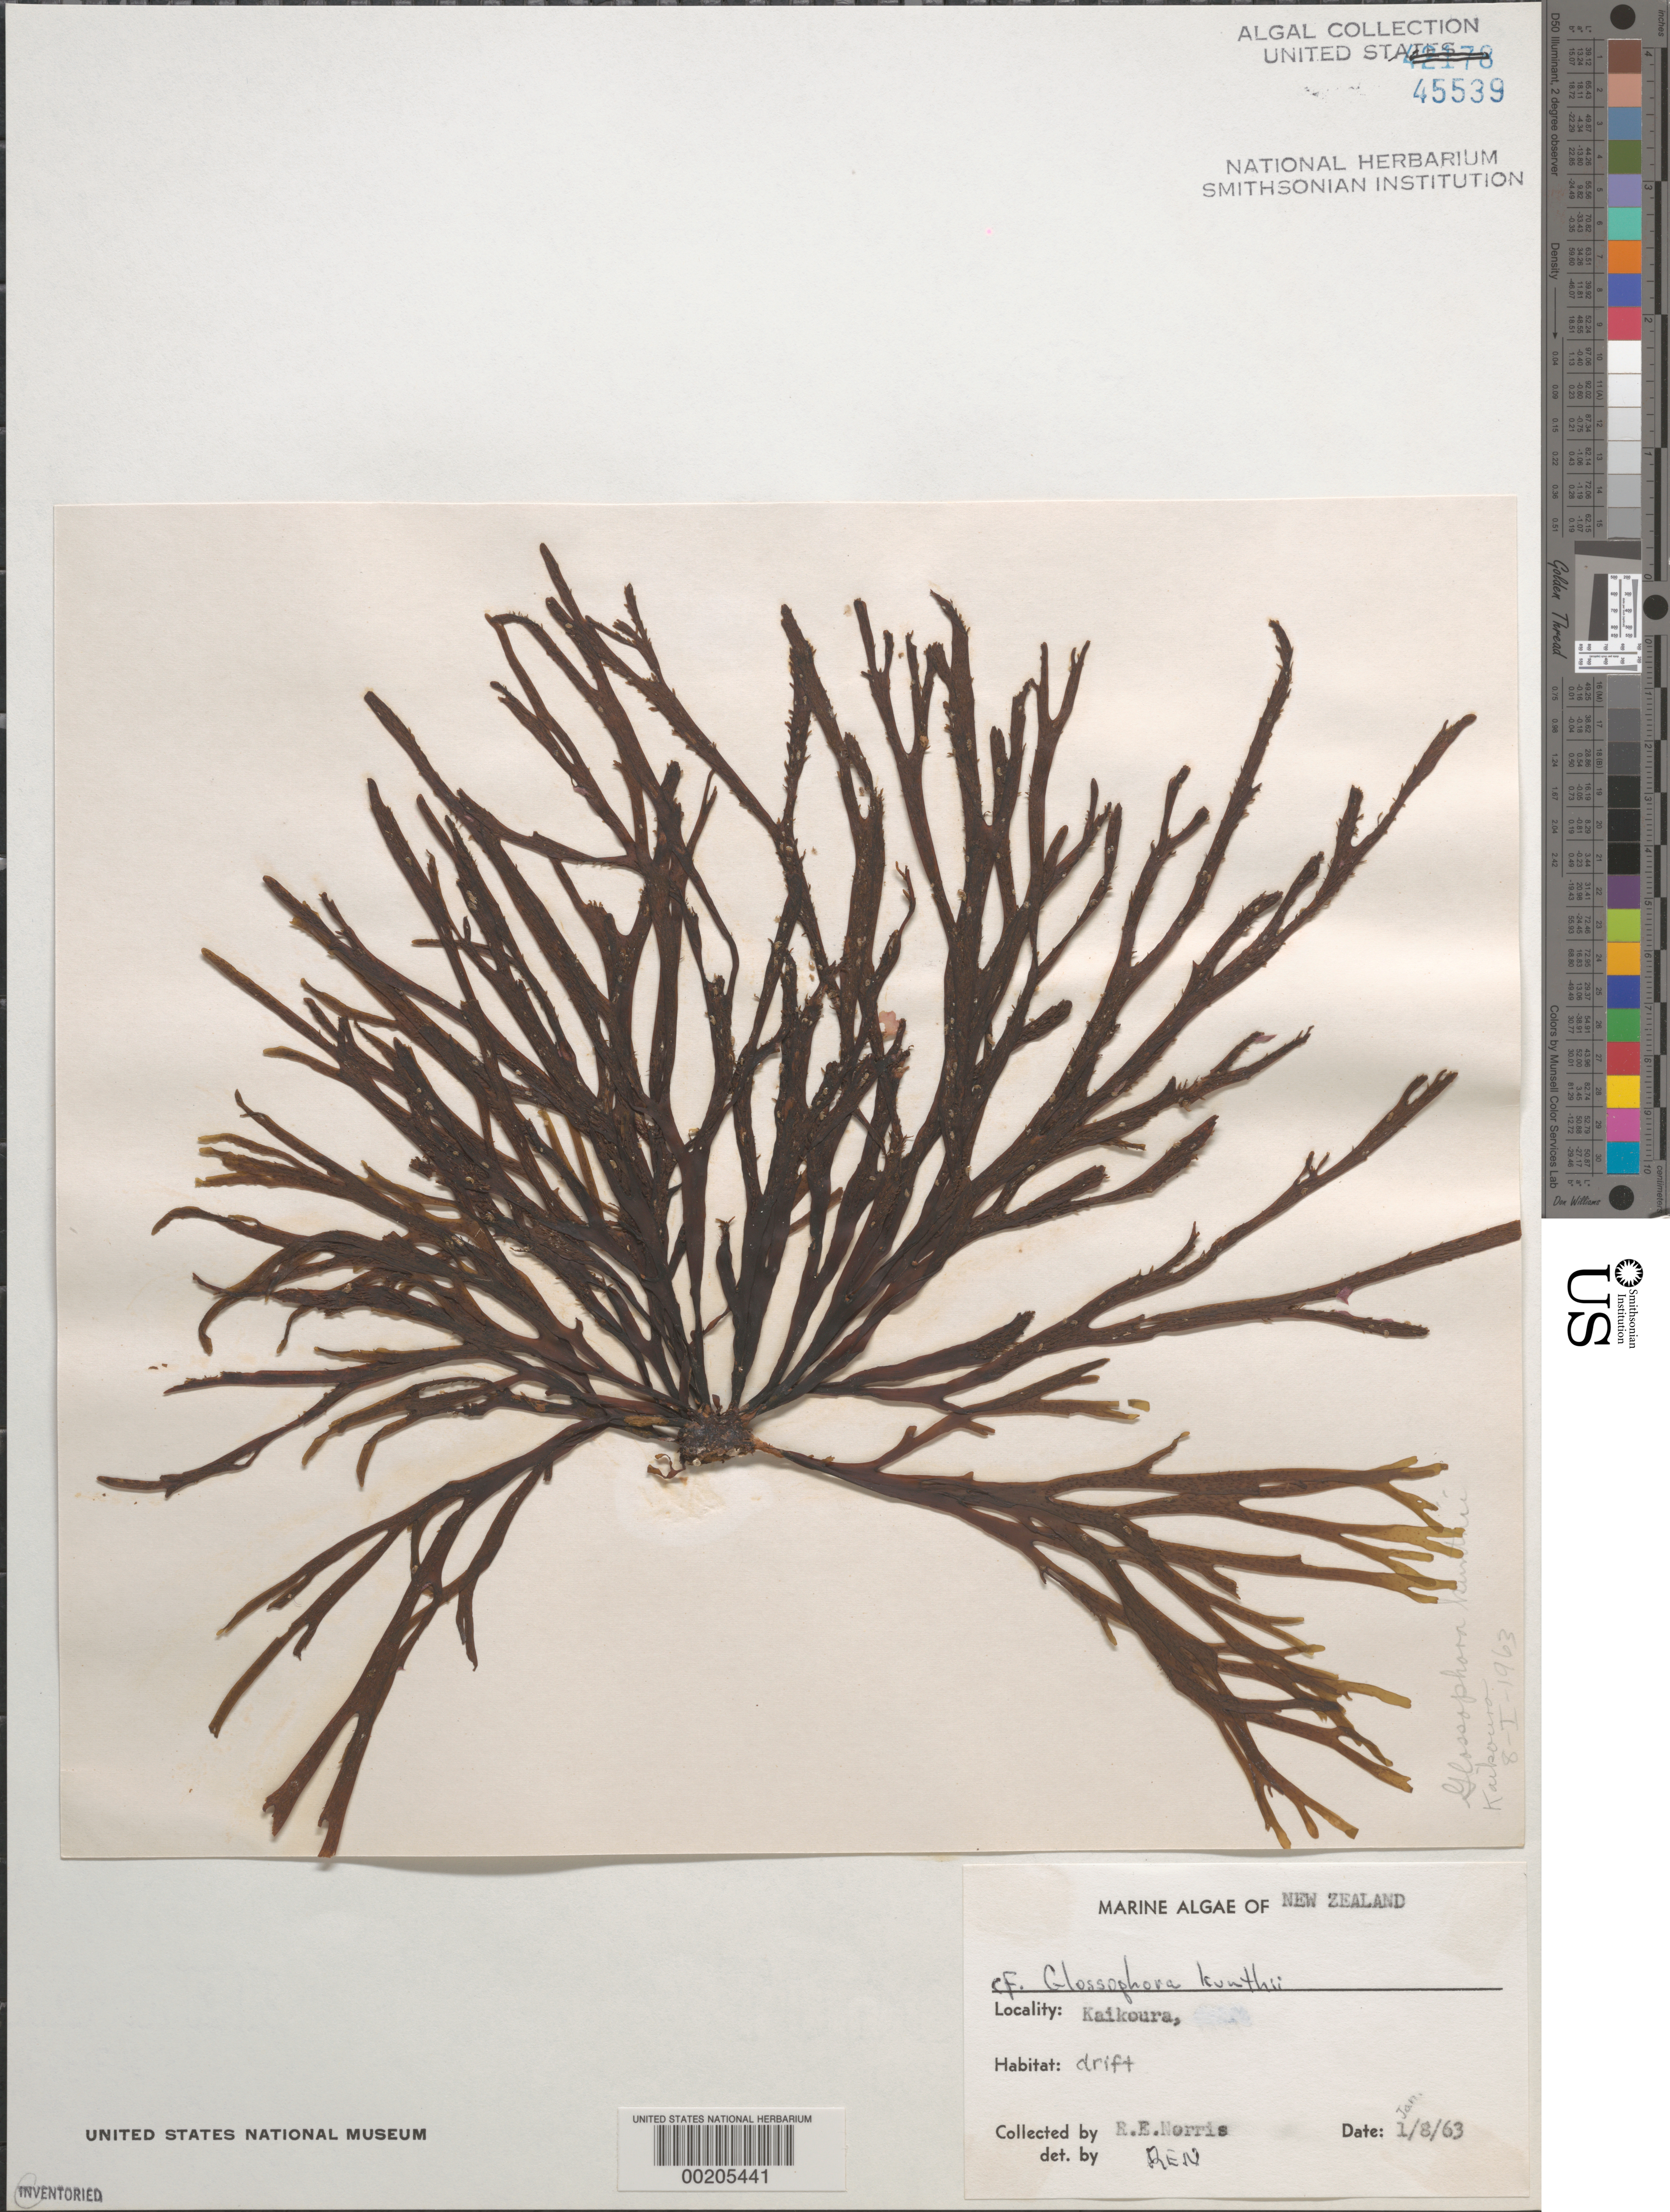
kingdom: Chromista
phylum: Ochrophyta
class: Phaeophyceae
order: Dictyotales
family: Dictyotaceae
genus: Dictyota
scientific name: Dictyota kunthii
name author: (C. Agardh) Grev.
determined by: Algae name updating Project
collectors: R. E. Norris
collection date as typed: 08 Jan 1963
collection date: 1963-01-08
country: New Zealand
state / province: Canterbury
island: South Island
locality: Kaikoura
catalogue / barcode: US 45539